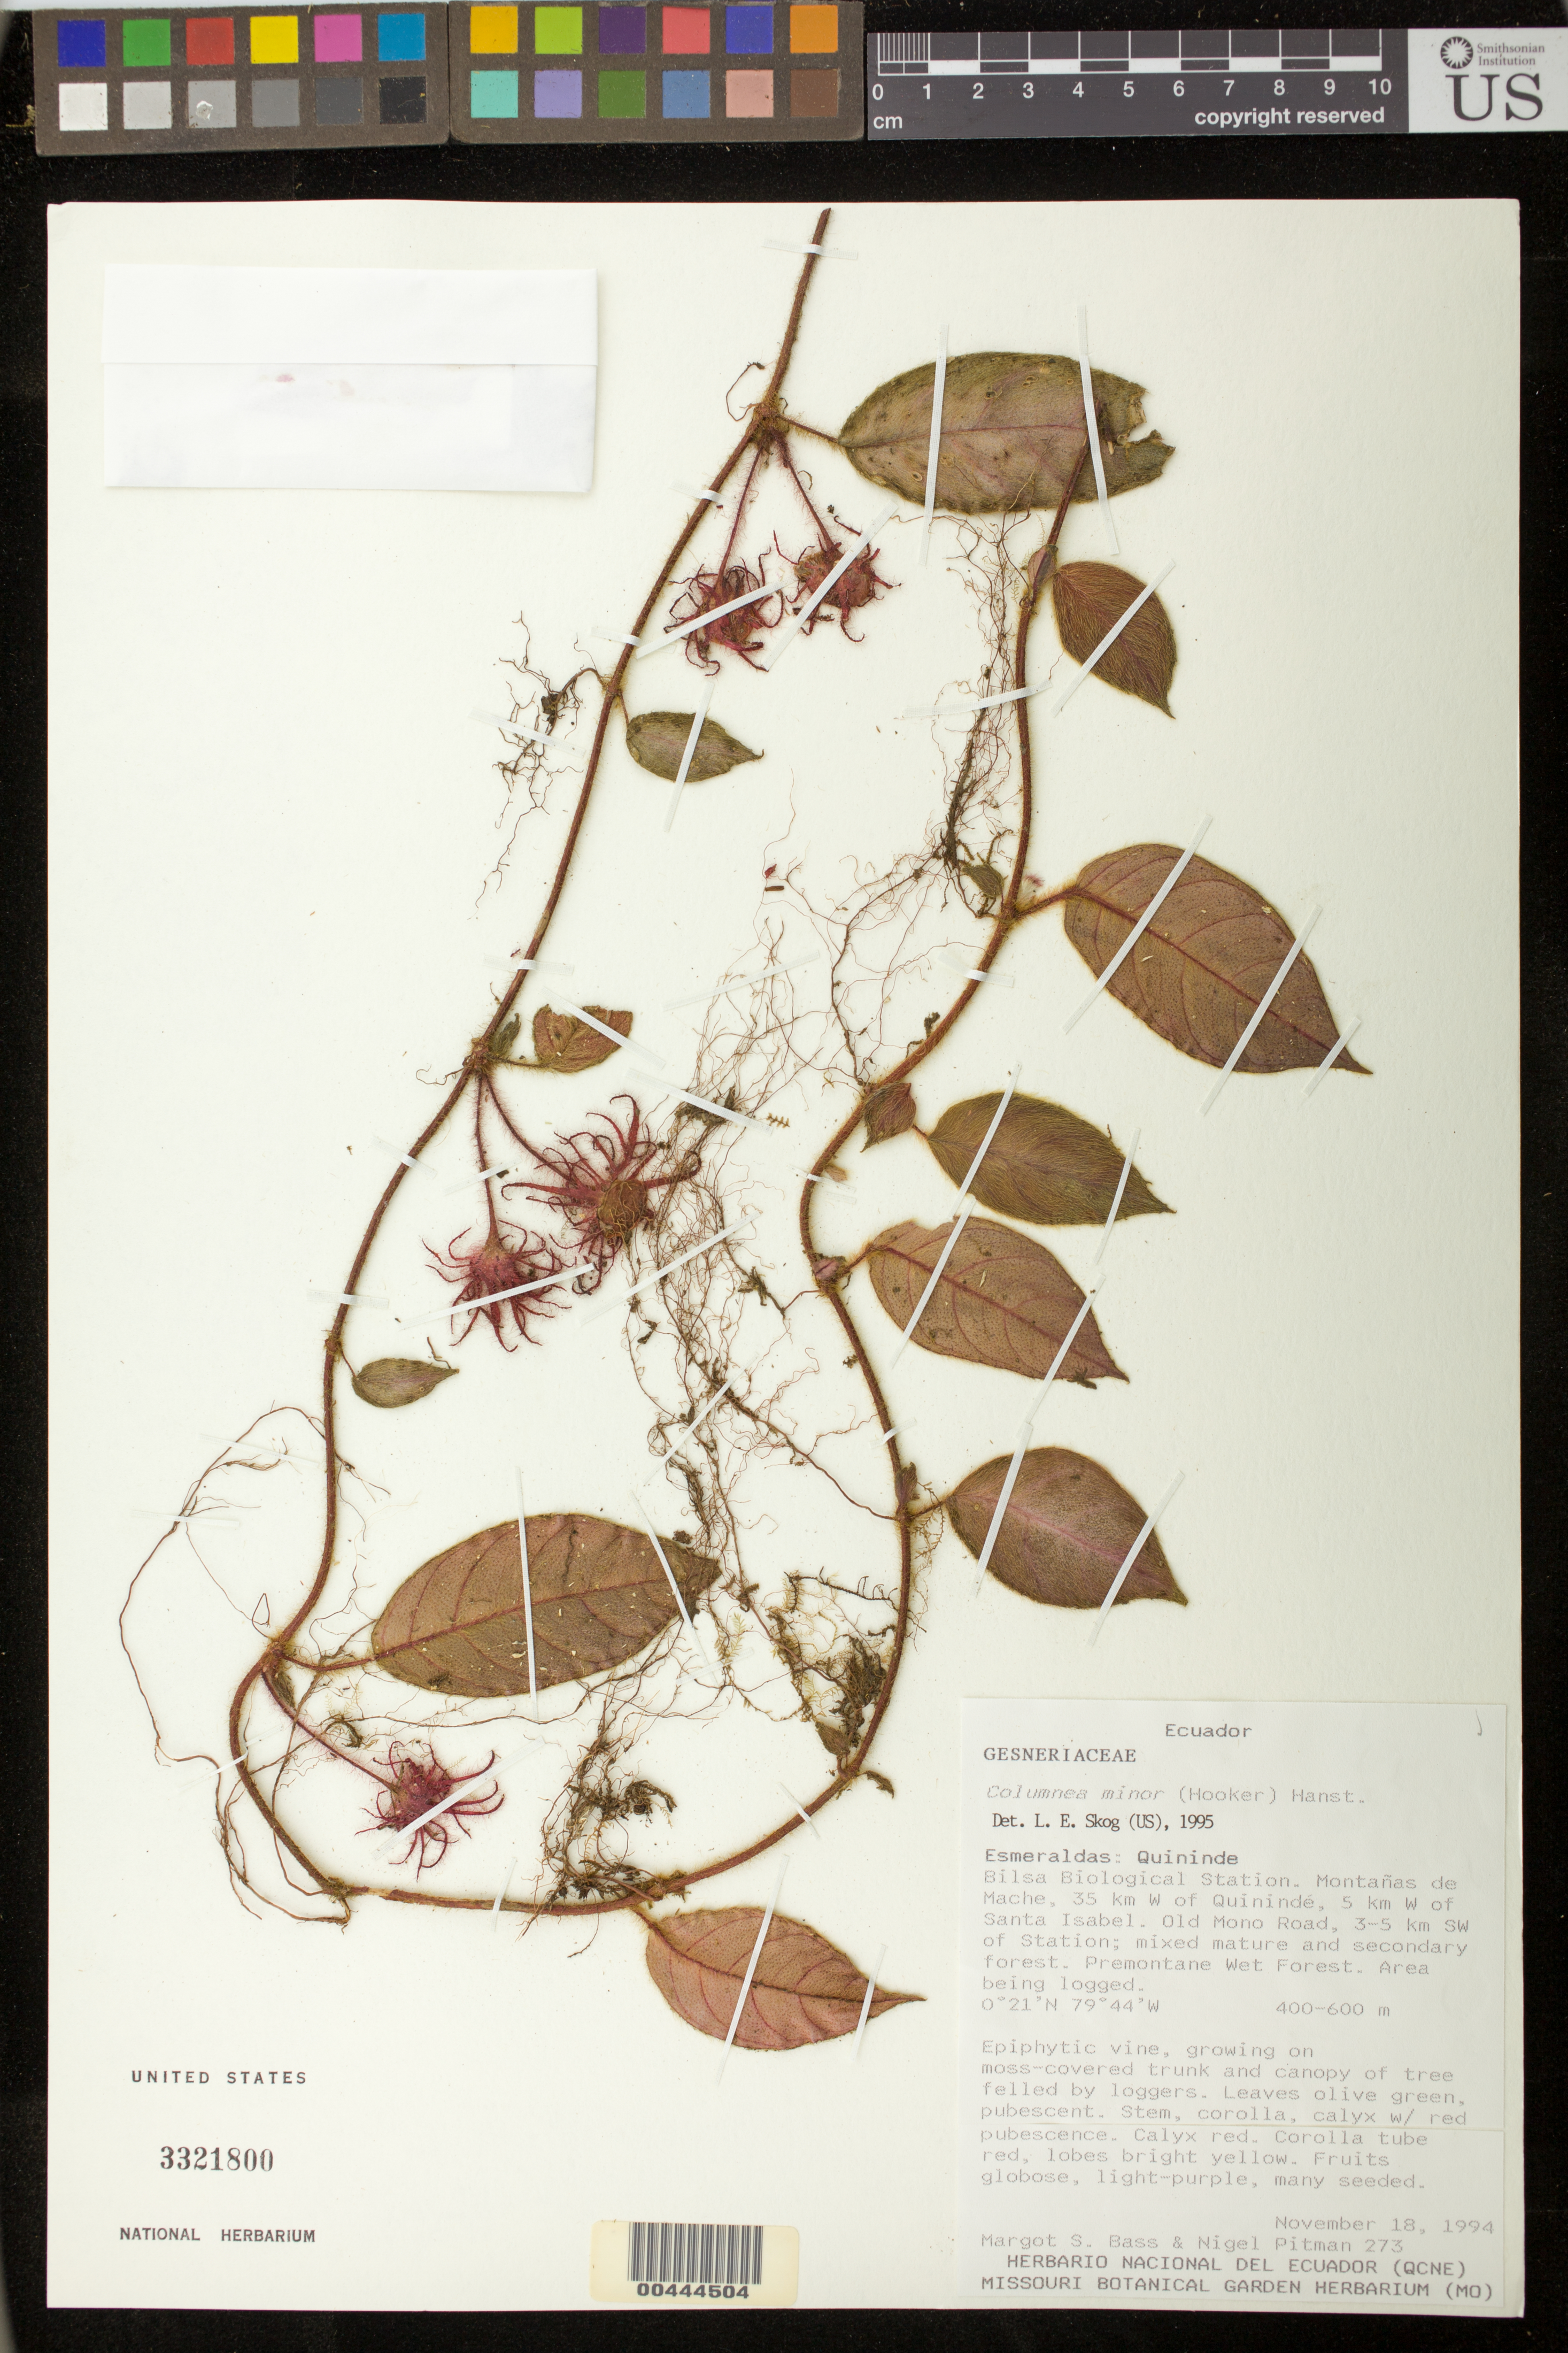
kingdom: Plantae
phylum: Tracheophyta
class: Magnoliopsida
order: Ericales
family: Ericaceae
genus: Styphelia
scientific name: Styphelia tameiameiae var. hexamera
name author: Fosberg & Hosaka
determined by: Wagner, W. L., (BOT), Smithsonian Institution - National Museum of Natural History (UNITED STATES)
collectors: H. St. John & R. Catto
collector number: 17741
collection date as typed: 25 Dec 1936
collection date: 1936-12-25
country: United States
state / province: Hawaii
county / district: Maui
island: Maui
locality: Waikekeehia, foot of pali, E of Haleakala Crater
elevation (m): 2012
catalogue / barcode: US 2984161